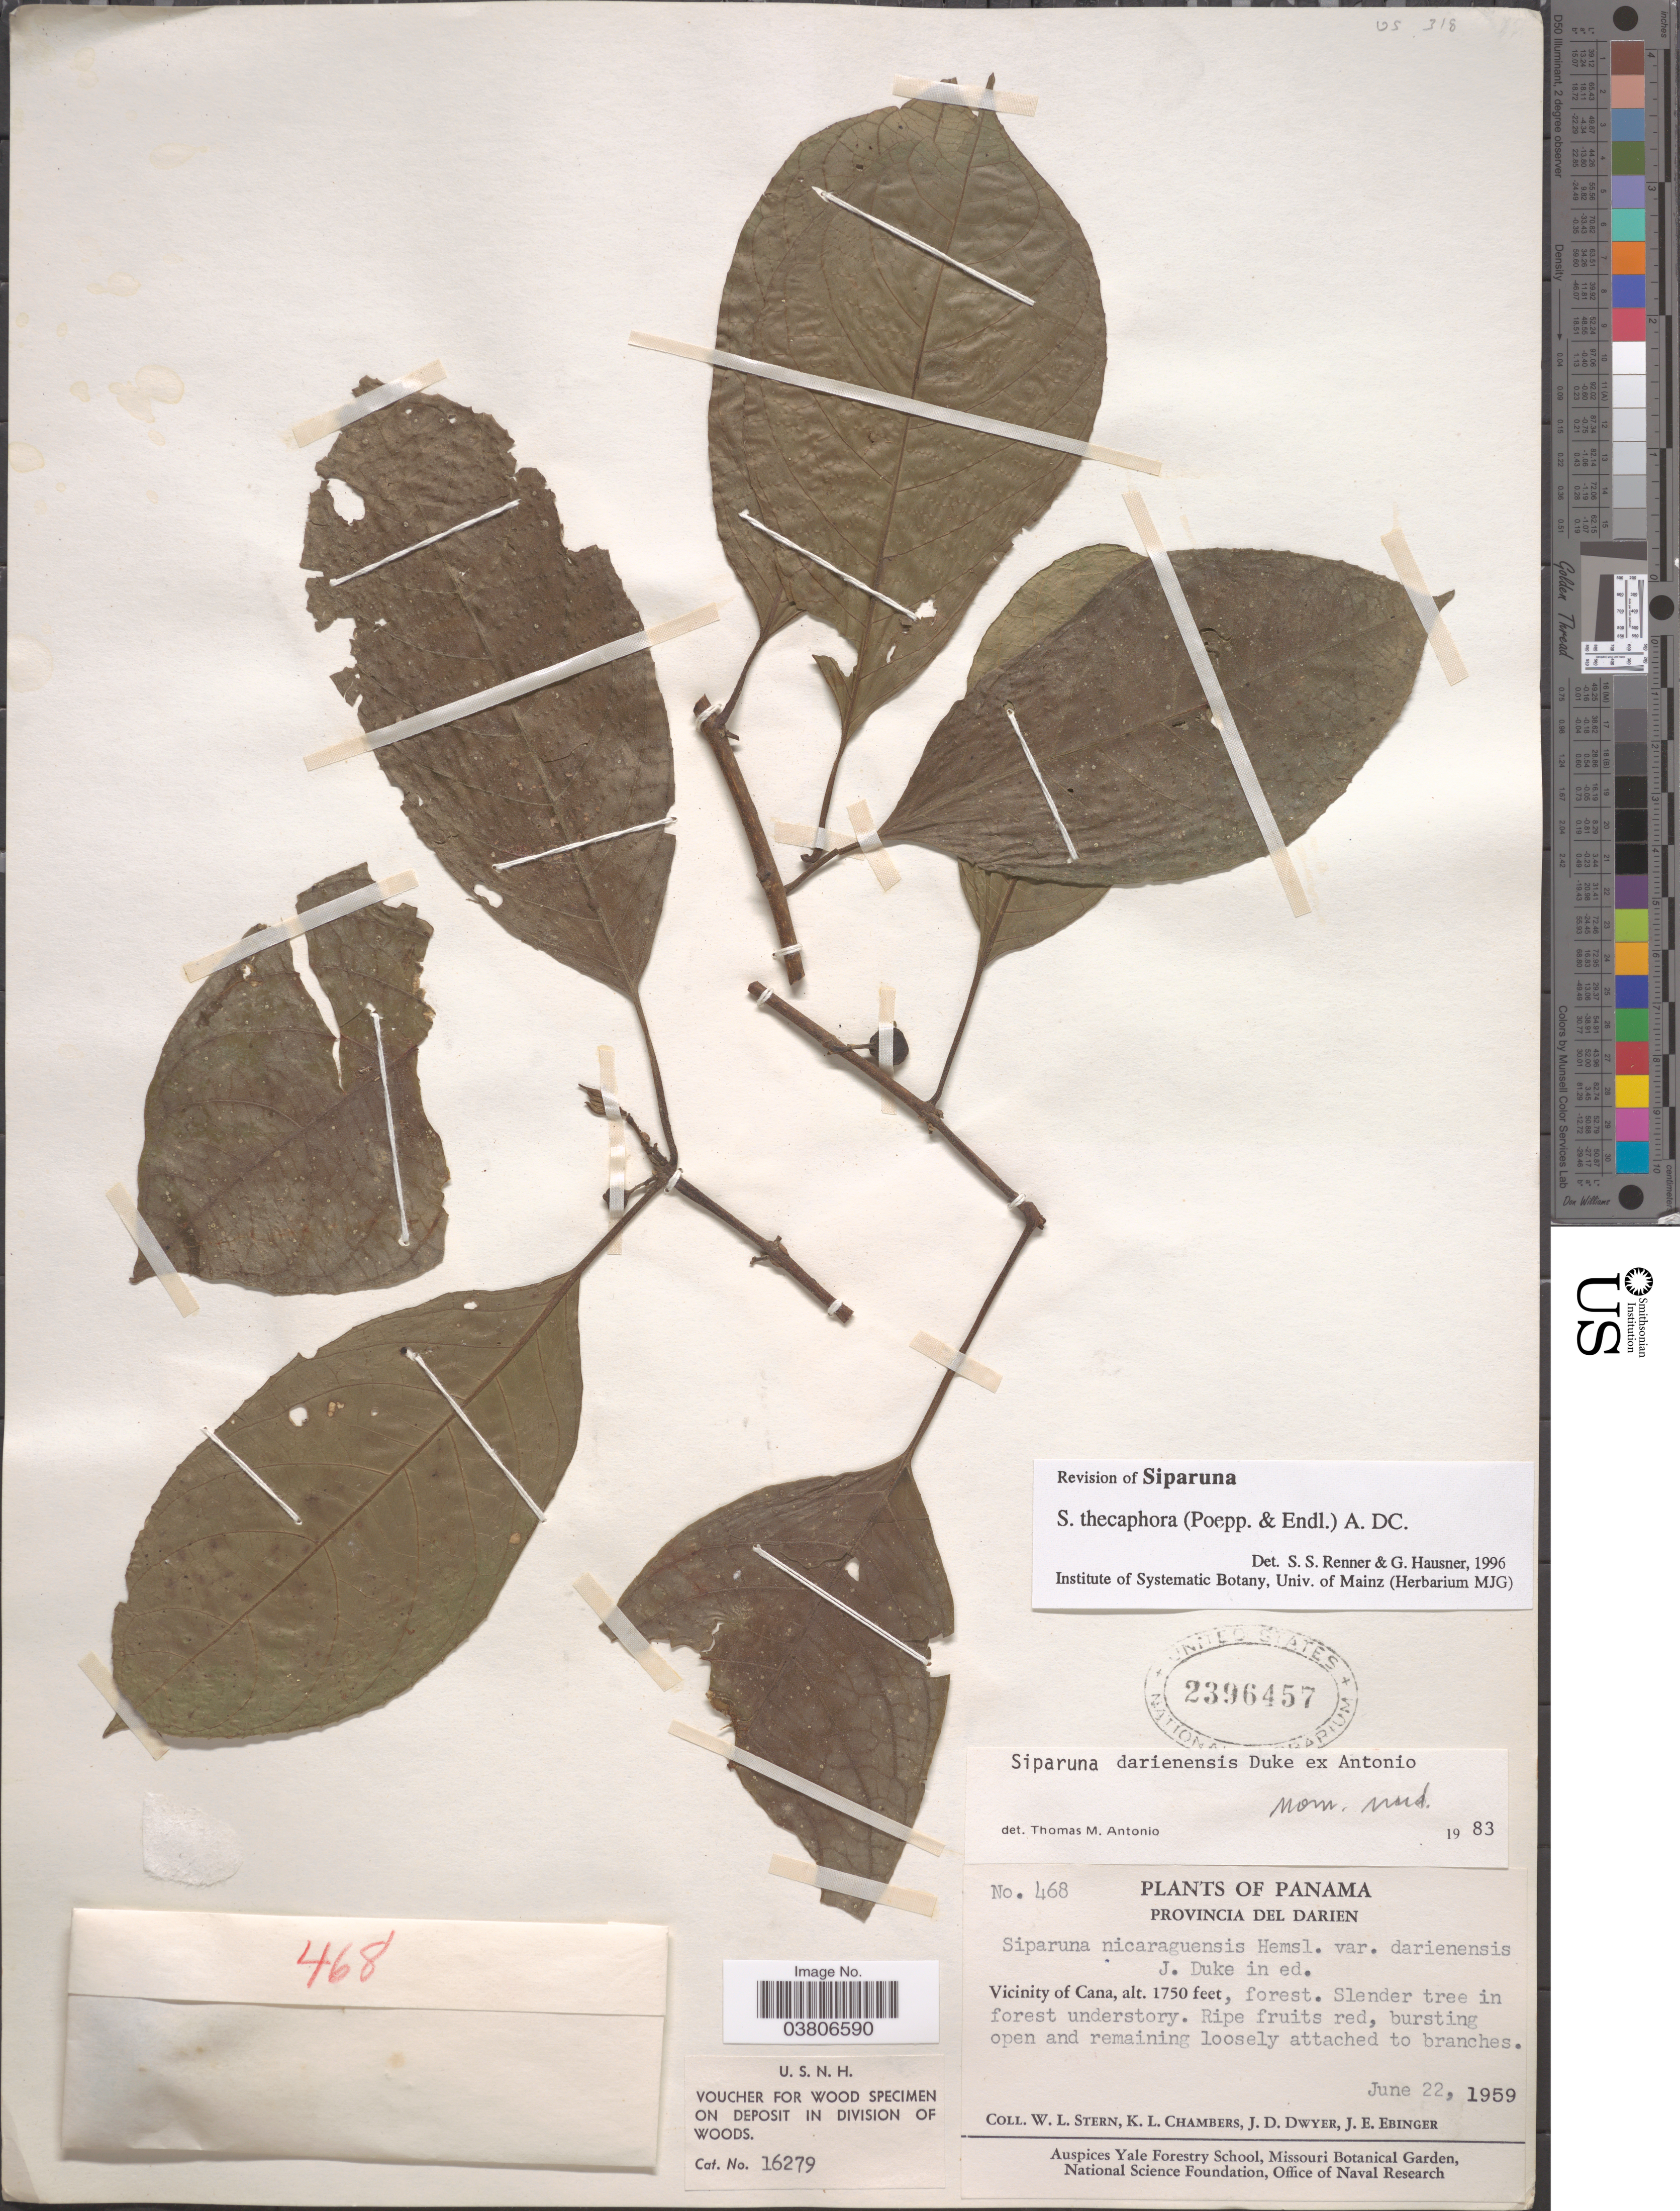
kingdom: Plantae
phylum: Tracheophyta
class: Magnoliopsida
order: Laurales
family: Siparunaceae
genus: Siparuna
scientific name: Siparuna thecaphora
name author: (Poepp. & Endl.) A. DC.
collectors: W. L. Stern, K. Chambers, J. D. Dwyer & J. Ebinger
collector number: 468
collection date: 1959-06-22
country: Panama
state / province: Darien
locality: Vicinity of Cana.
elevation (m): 533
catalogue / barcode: US 2396457